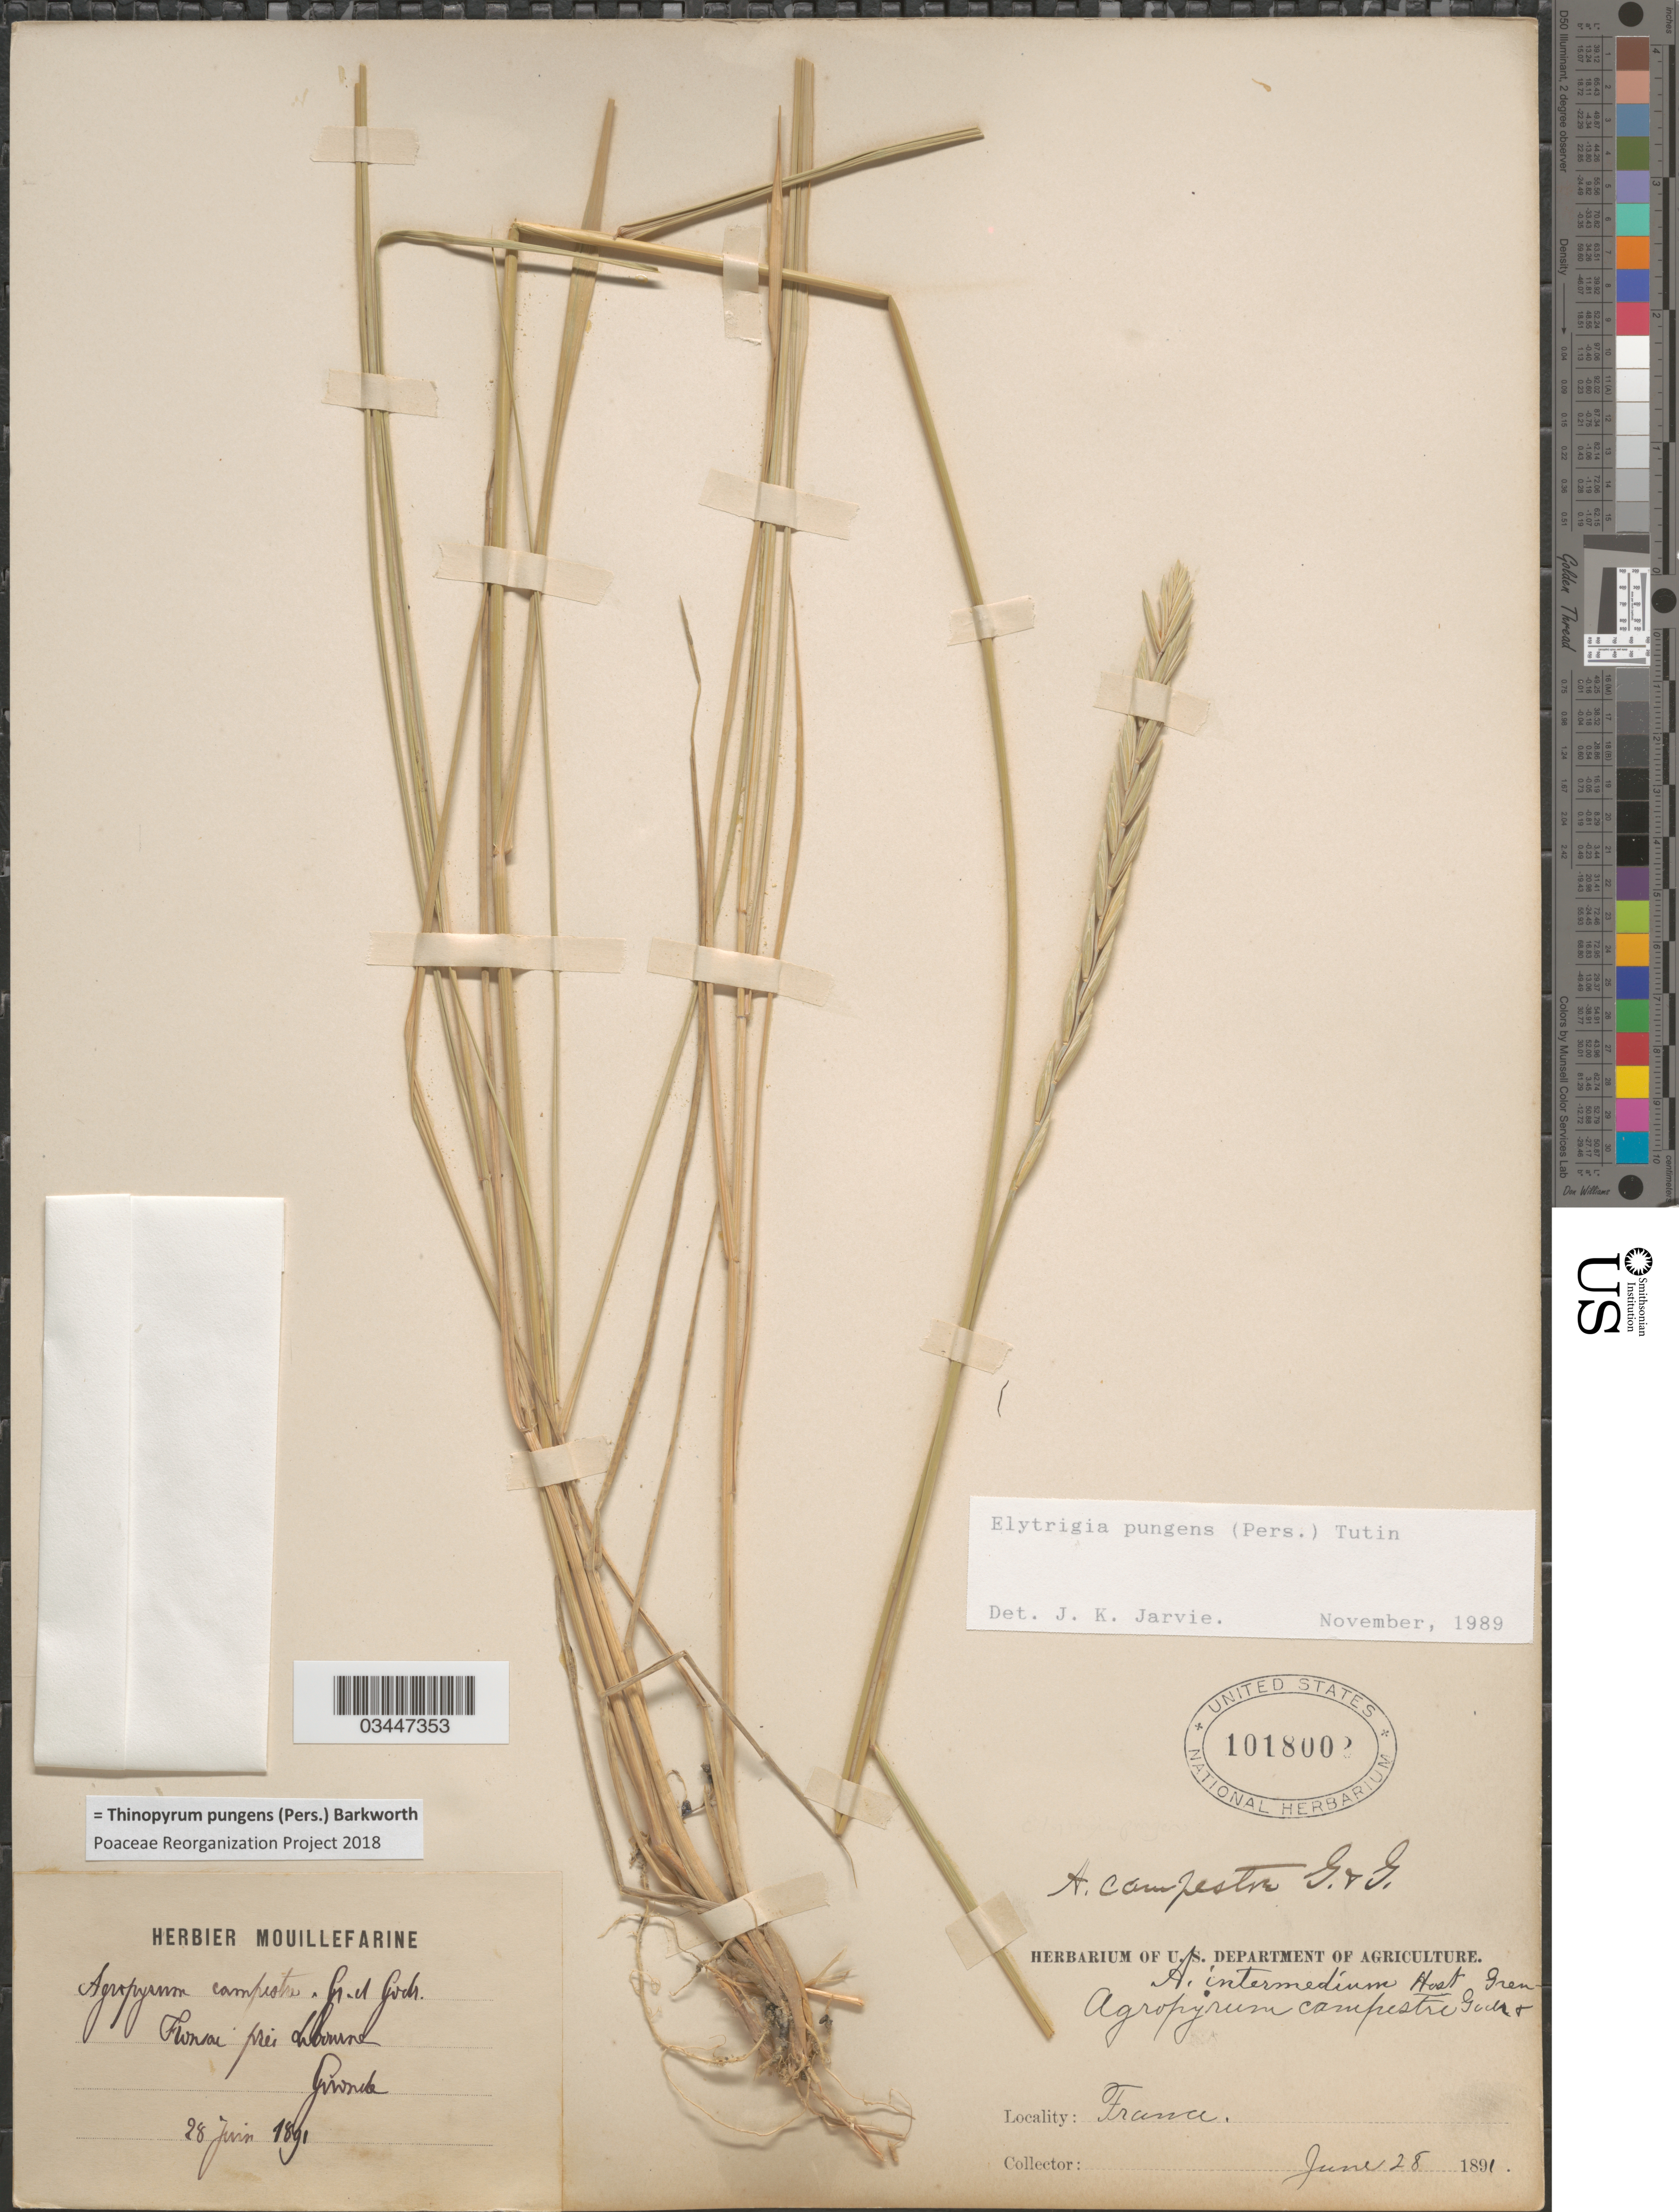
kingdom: Plantae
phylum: Tracheophyta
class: Liliopsida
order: Poales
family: Poaceae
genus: Thinopyrum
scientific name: Thinopyrum pungens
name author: (Pers.) Barkworth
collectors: ex herb. Mouillefarine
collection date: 1891-06-28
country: France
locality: Funsai [interpreted] près Le Tourne. Gironde.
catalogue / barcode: US 1018002